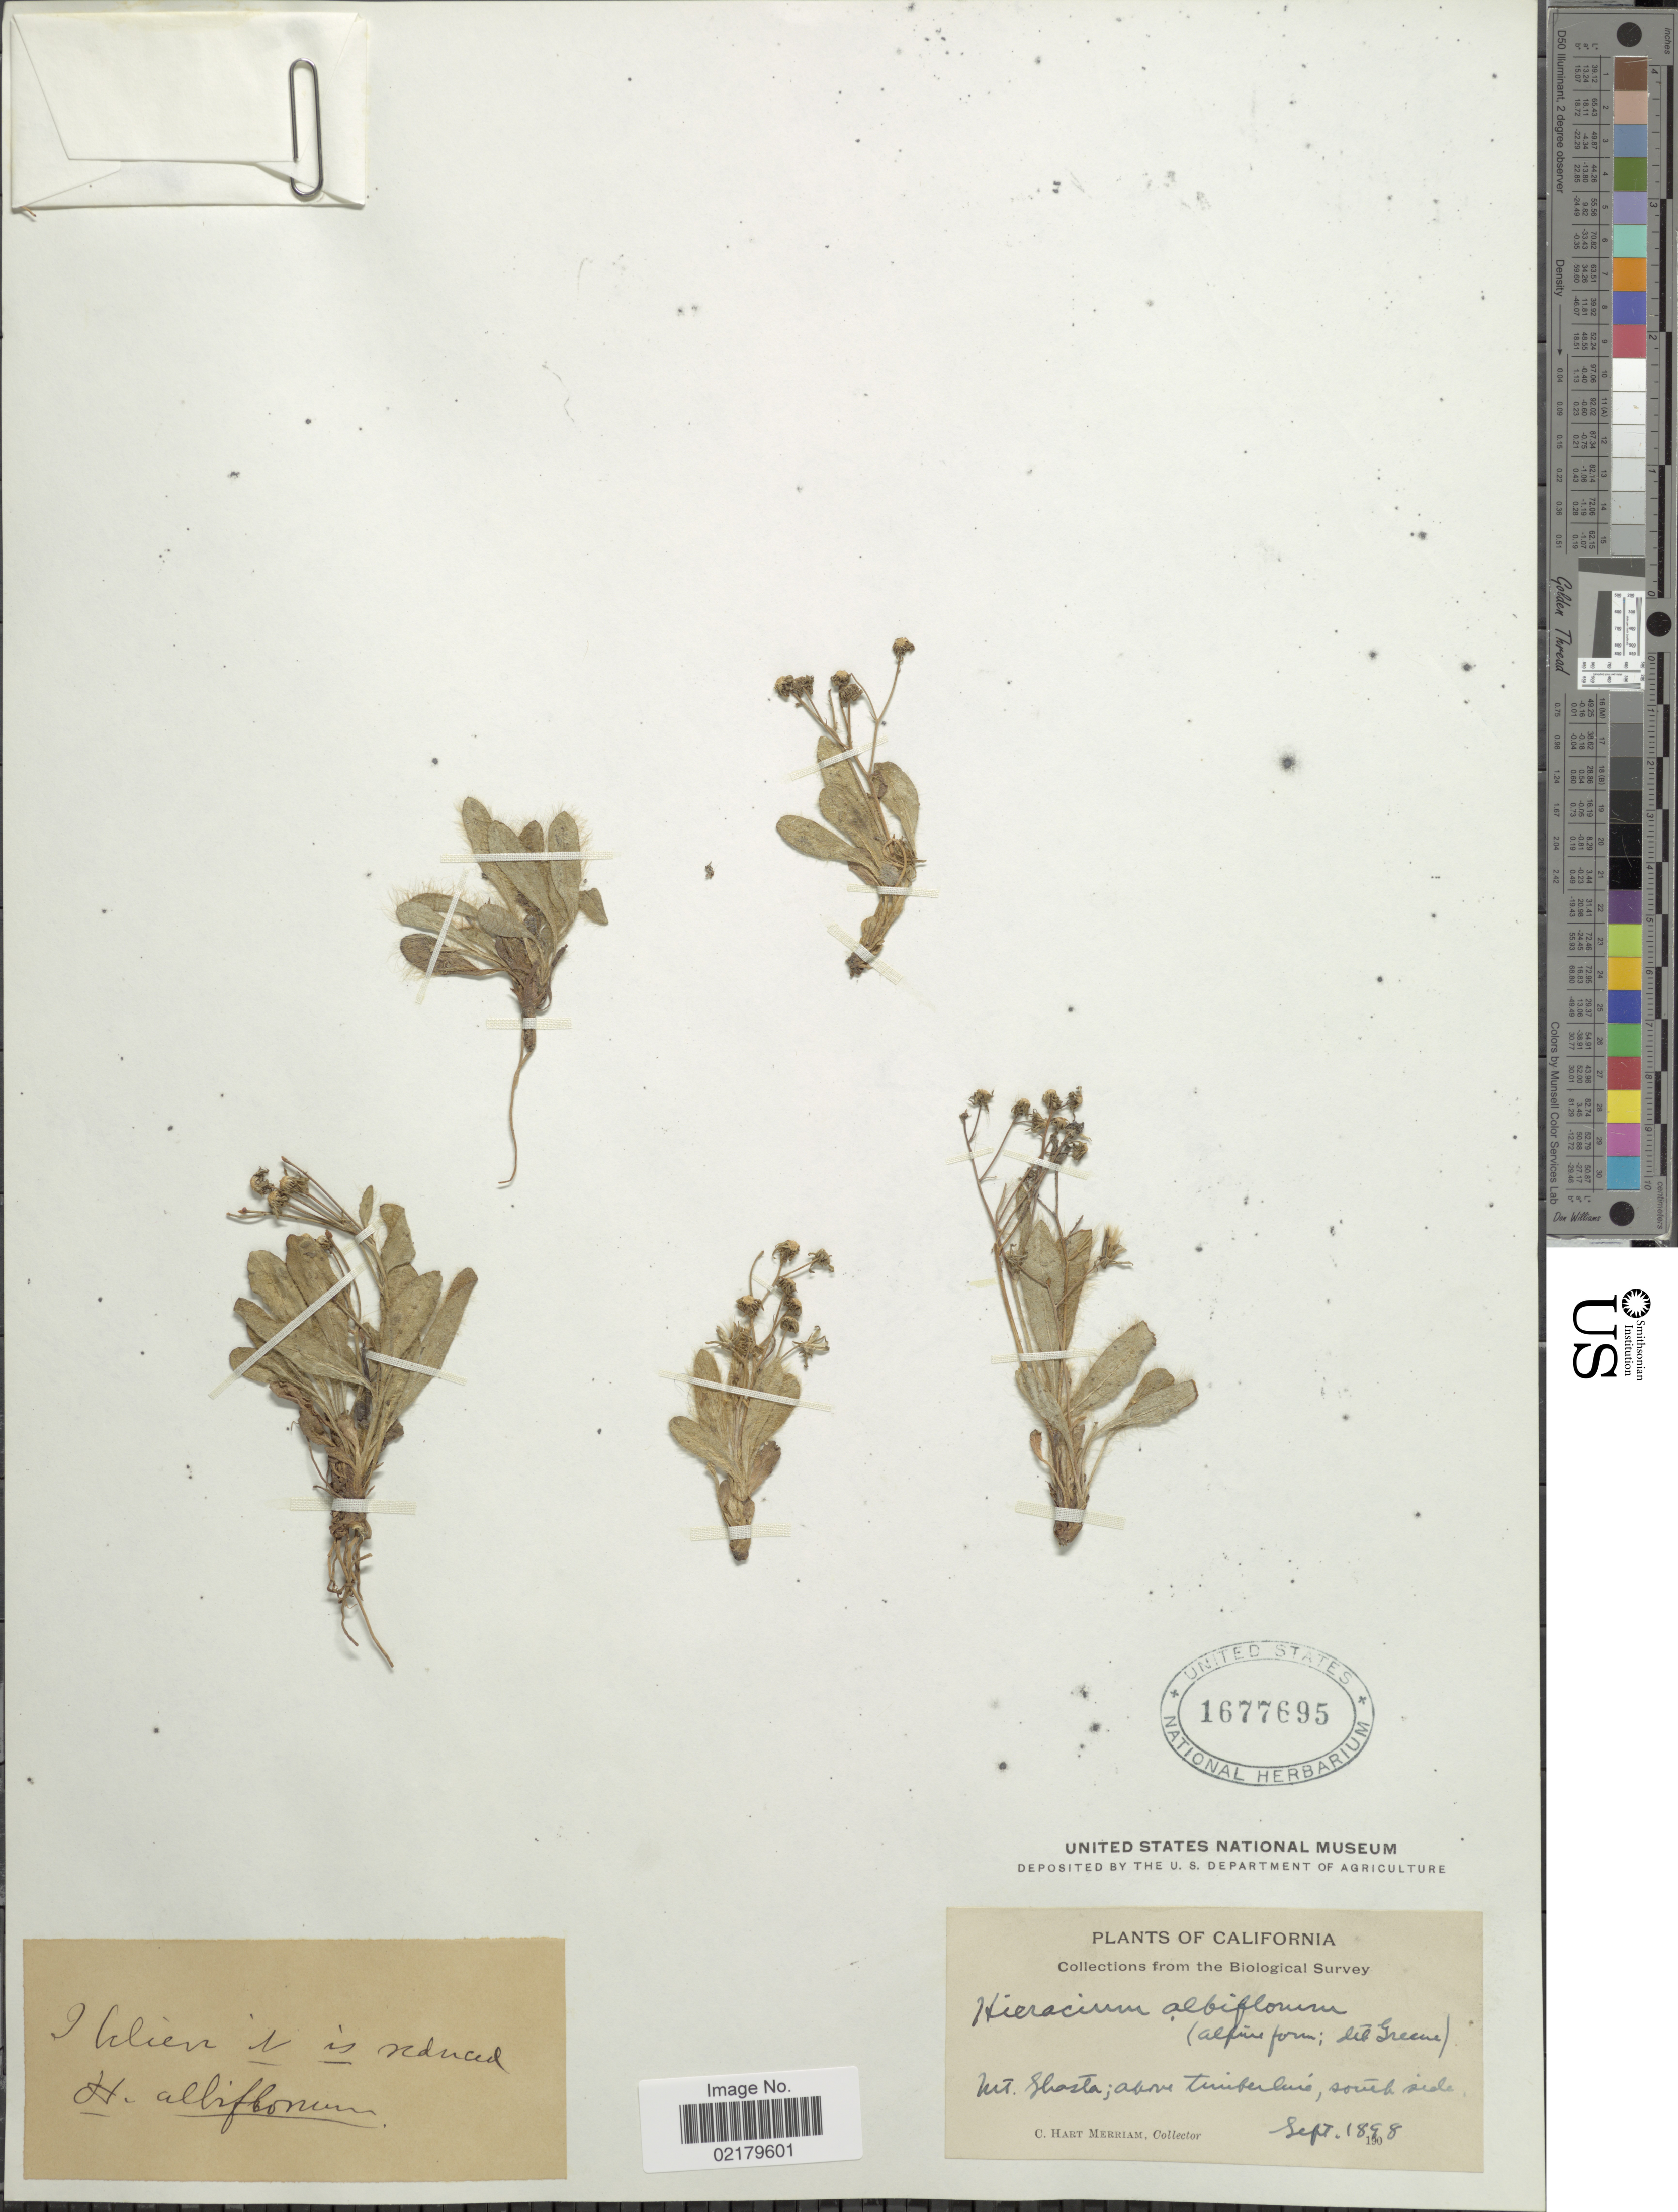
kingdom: Plantae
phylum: Tracheophyta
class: Magnoliopsida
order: Asterales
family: Asteraceae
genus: Hieracium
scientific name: Hieracium albiflorum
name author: Hook.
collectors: C. Merriam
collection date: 1898-09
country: United States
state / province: California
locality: Mt Shasta; above timberline, south side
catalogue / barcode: US 1677695